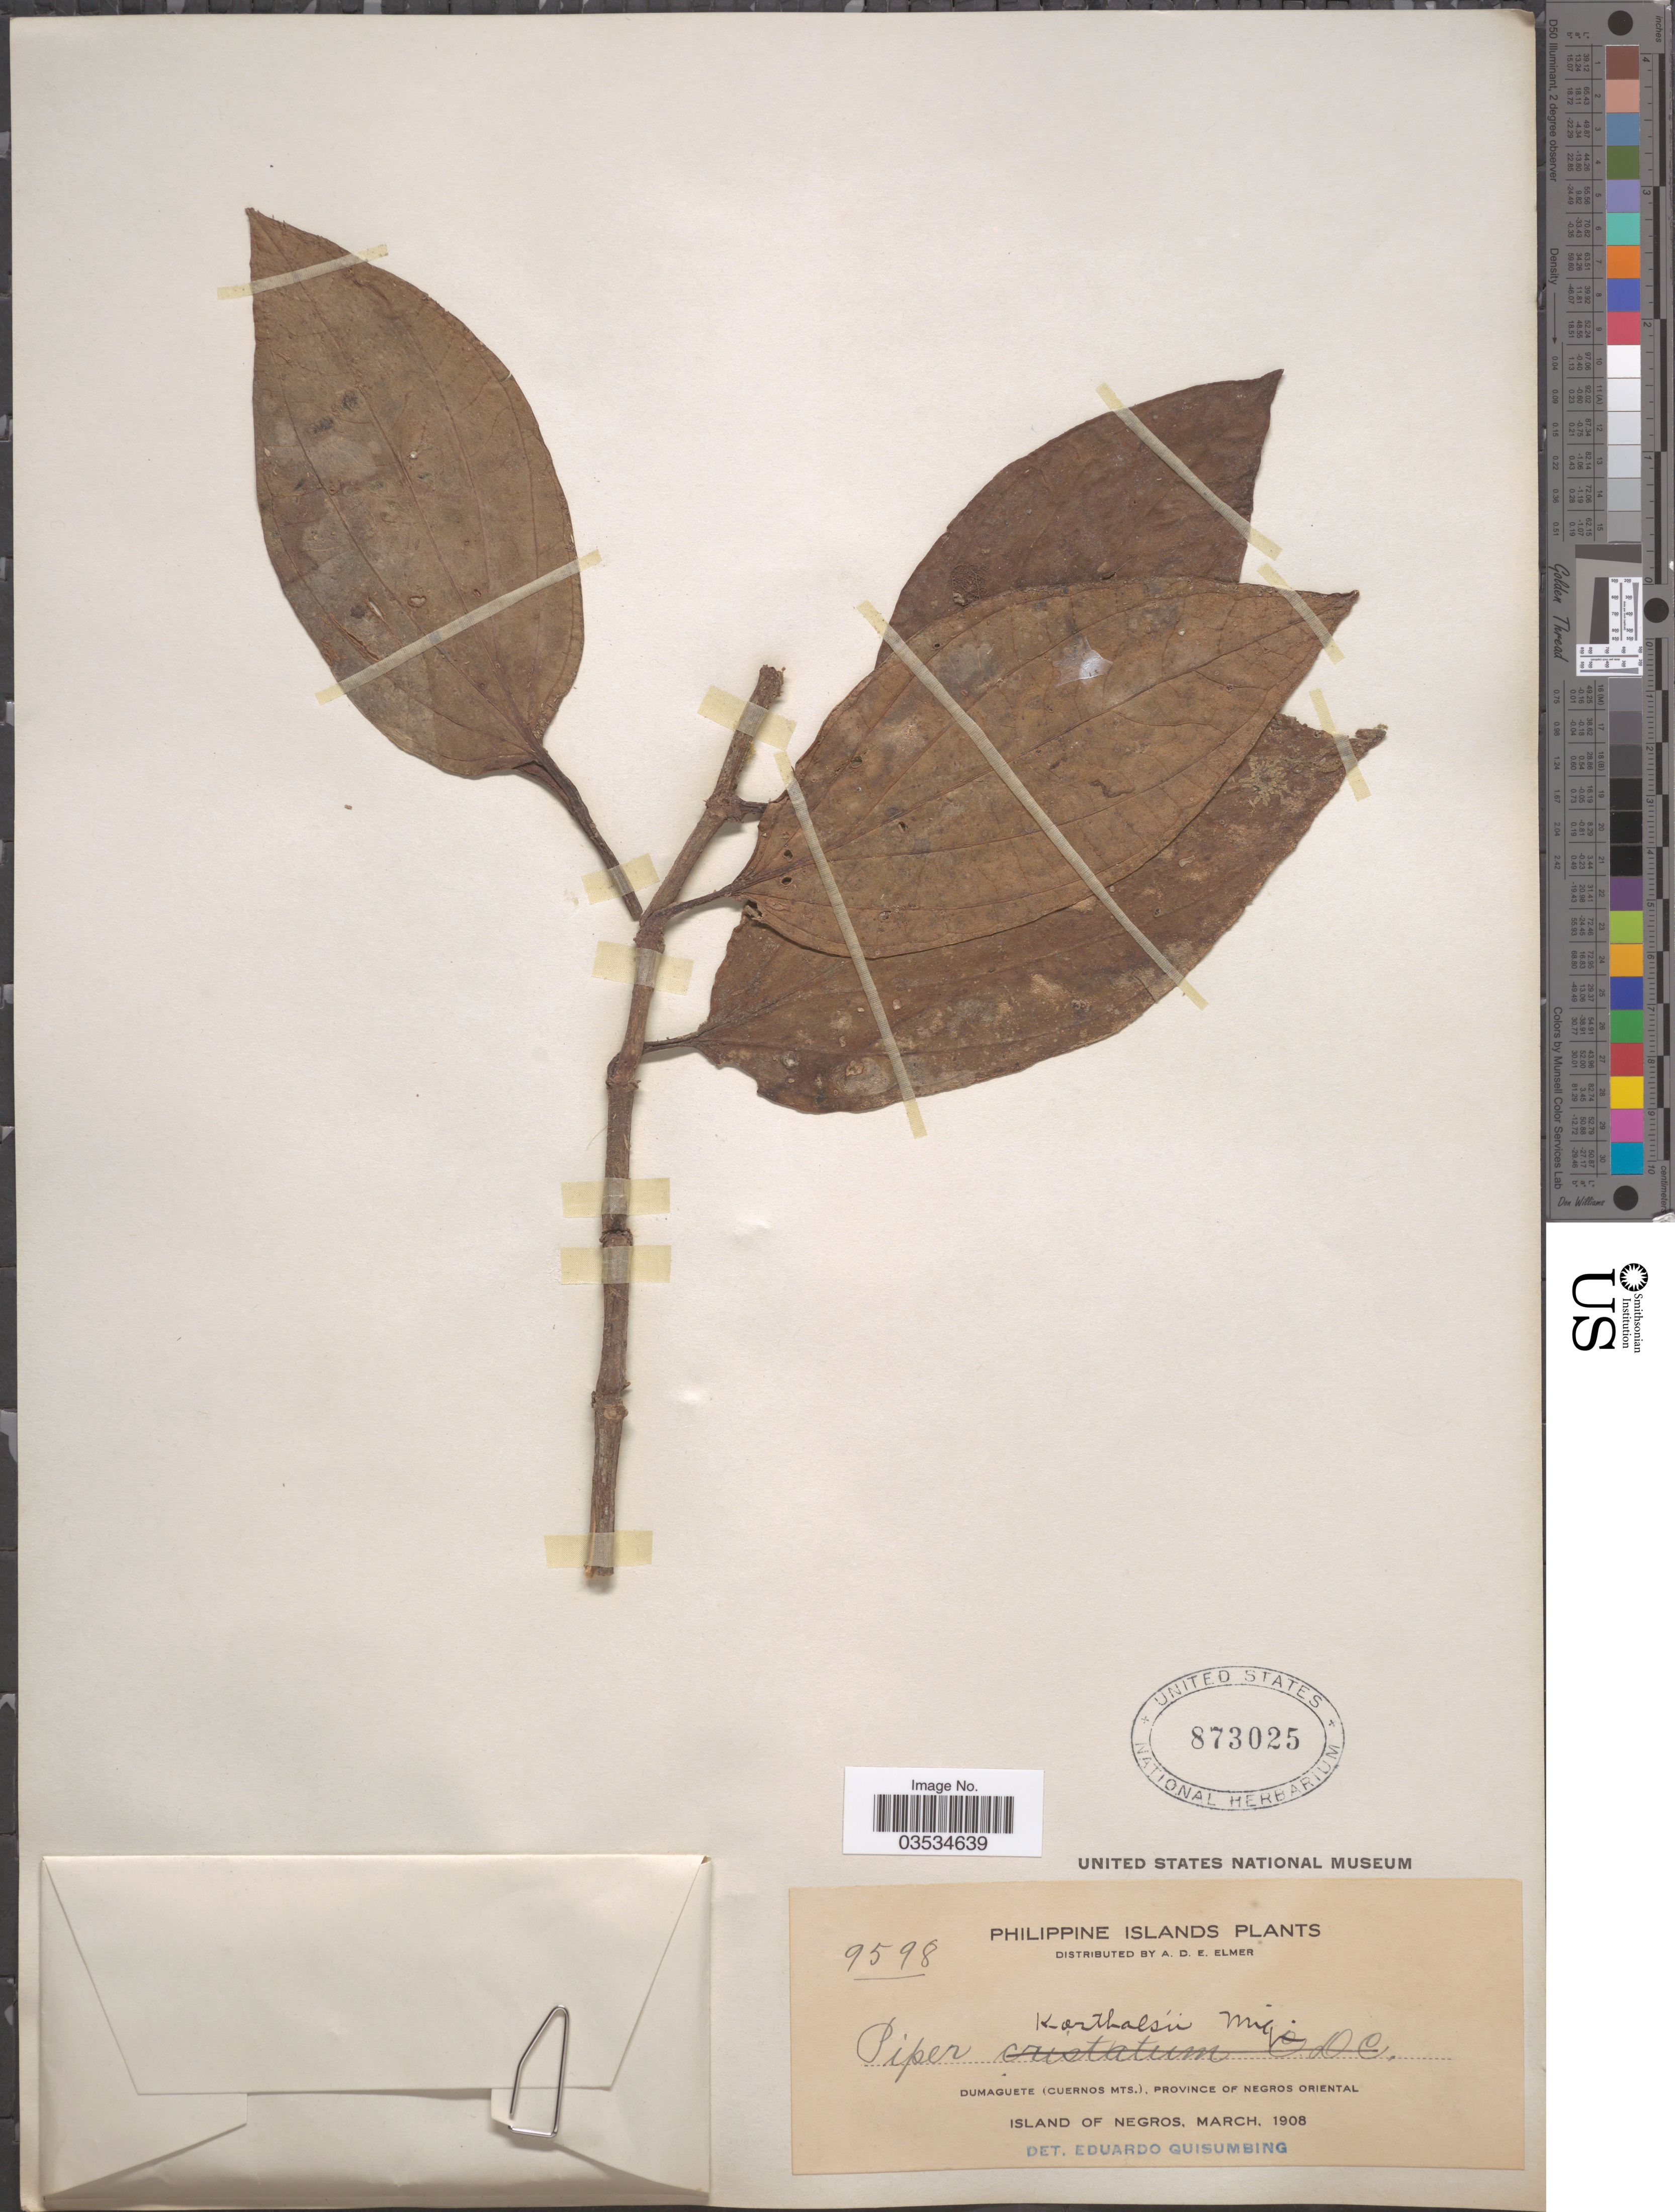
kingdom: Plantae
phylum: Tracheophyta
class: Magnoliopsida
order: Piperales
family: Piperaceae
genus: Piper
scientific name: Piper korthalsii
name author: Blume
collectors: A. D. E. Elmer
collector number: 9598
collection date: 1908-03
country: Philippines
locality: Philippine Islands. Dumaguete (Cuernos Mts.), Province of Negros Oriental. Island of Negros.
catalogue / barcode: US 873025